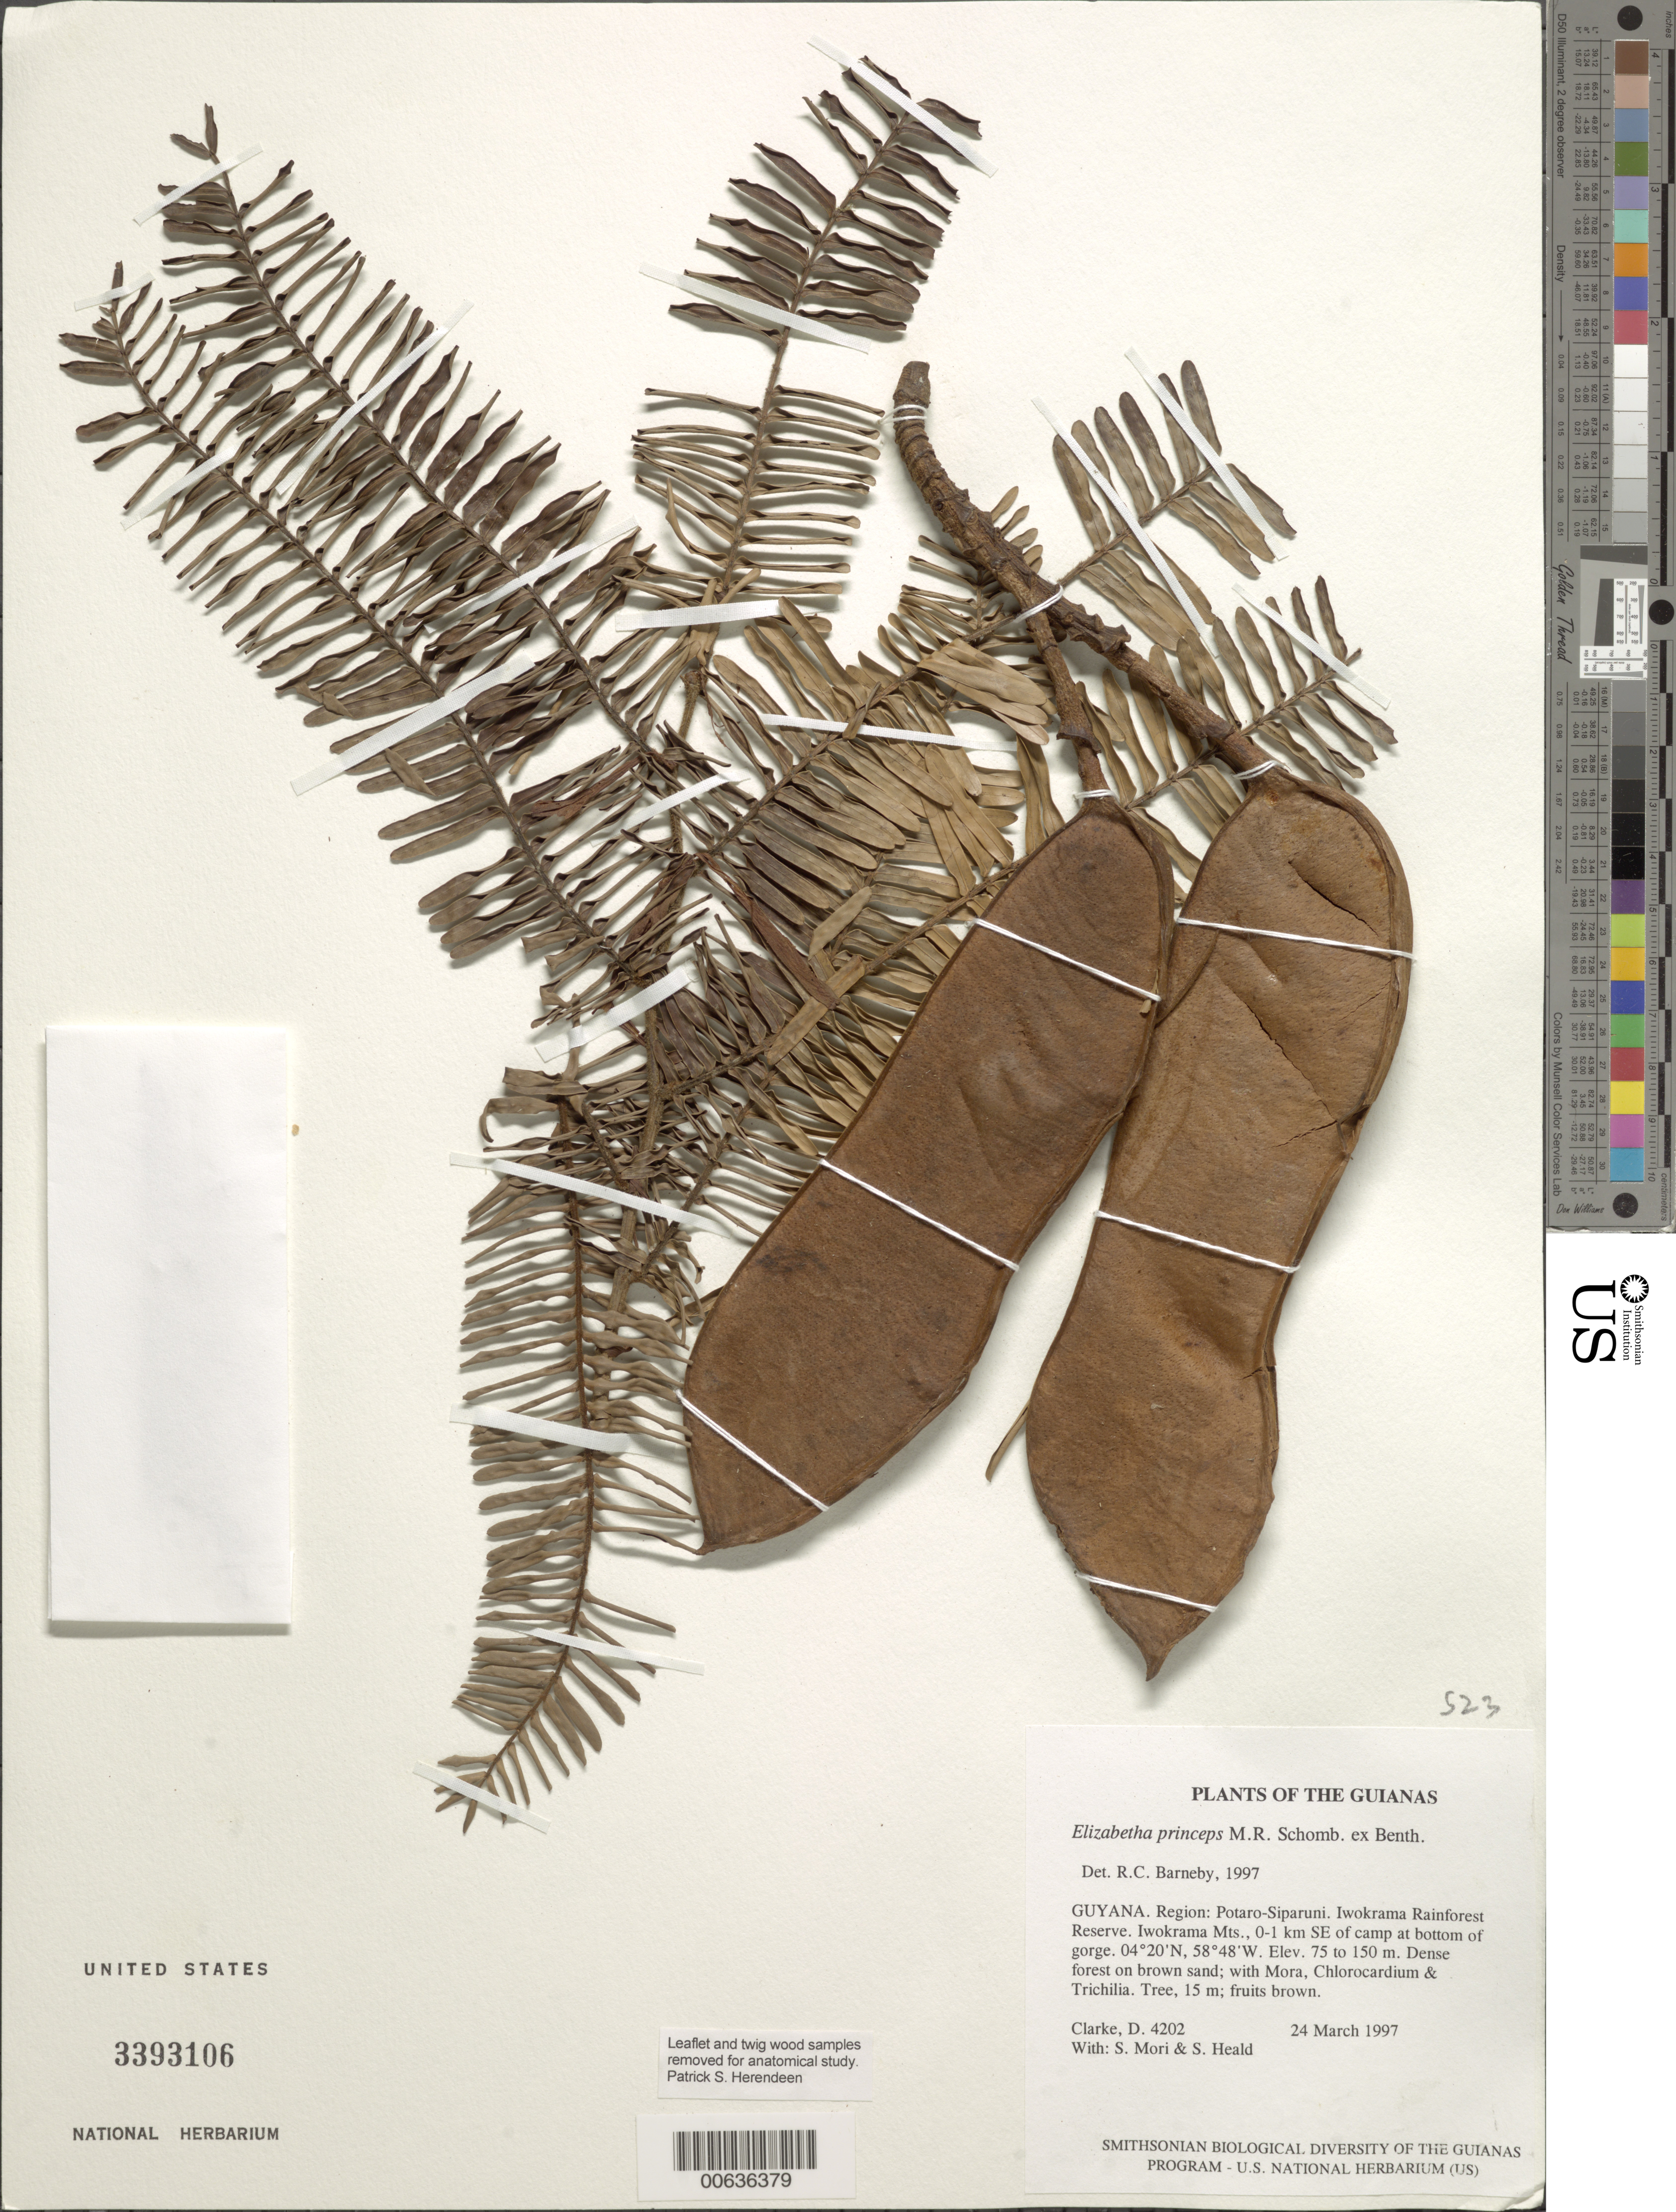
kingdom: Plantae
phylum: Tracheophyta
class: Magnoliopsida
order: Fabales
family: Fabaceae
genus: Elizabetha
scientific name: Elizabetha princeps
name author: R.H. Schomb. ex Benth.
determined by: Barneby, Rupert C., (NY)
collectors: H. D. Clarke, S. Mori & S. Heald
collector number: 4202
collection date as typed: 24 March 1997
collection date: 1997-03-24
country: Guyana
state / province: Potaro-Siparuni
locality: Iwokrama Rainforest Reserve. Iwokrama Mts., 0-1 km SE of camp at bottom of gorge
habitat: Dense forest on brown sand; with Mora, Chlorocardium & Trichilia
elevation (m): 75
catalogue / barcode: US 3393106